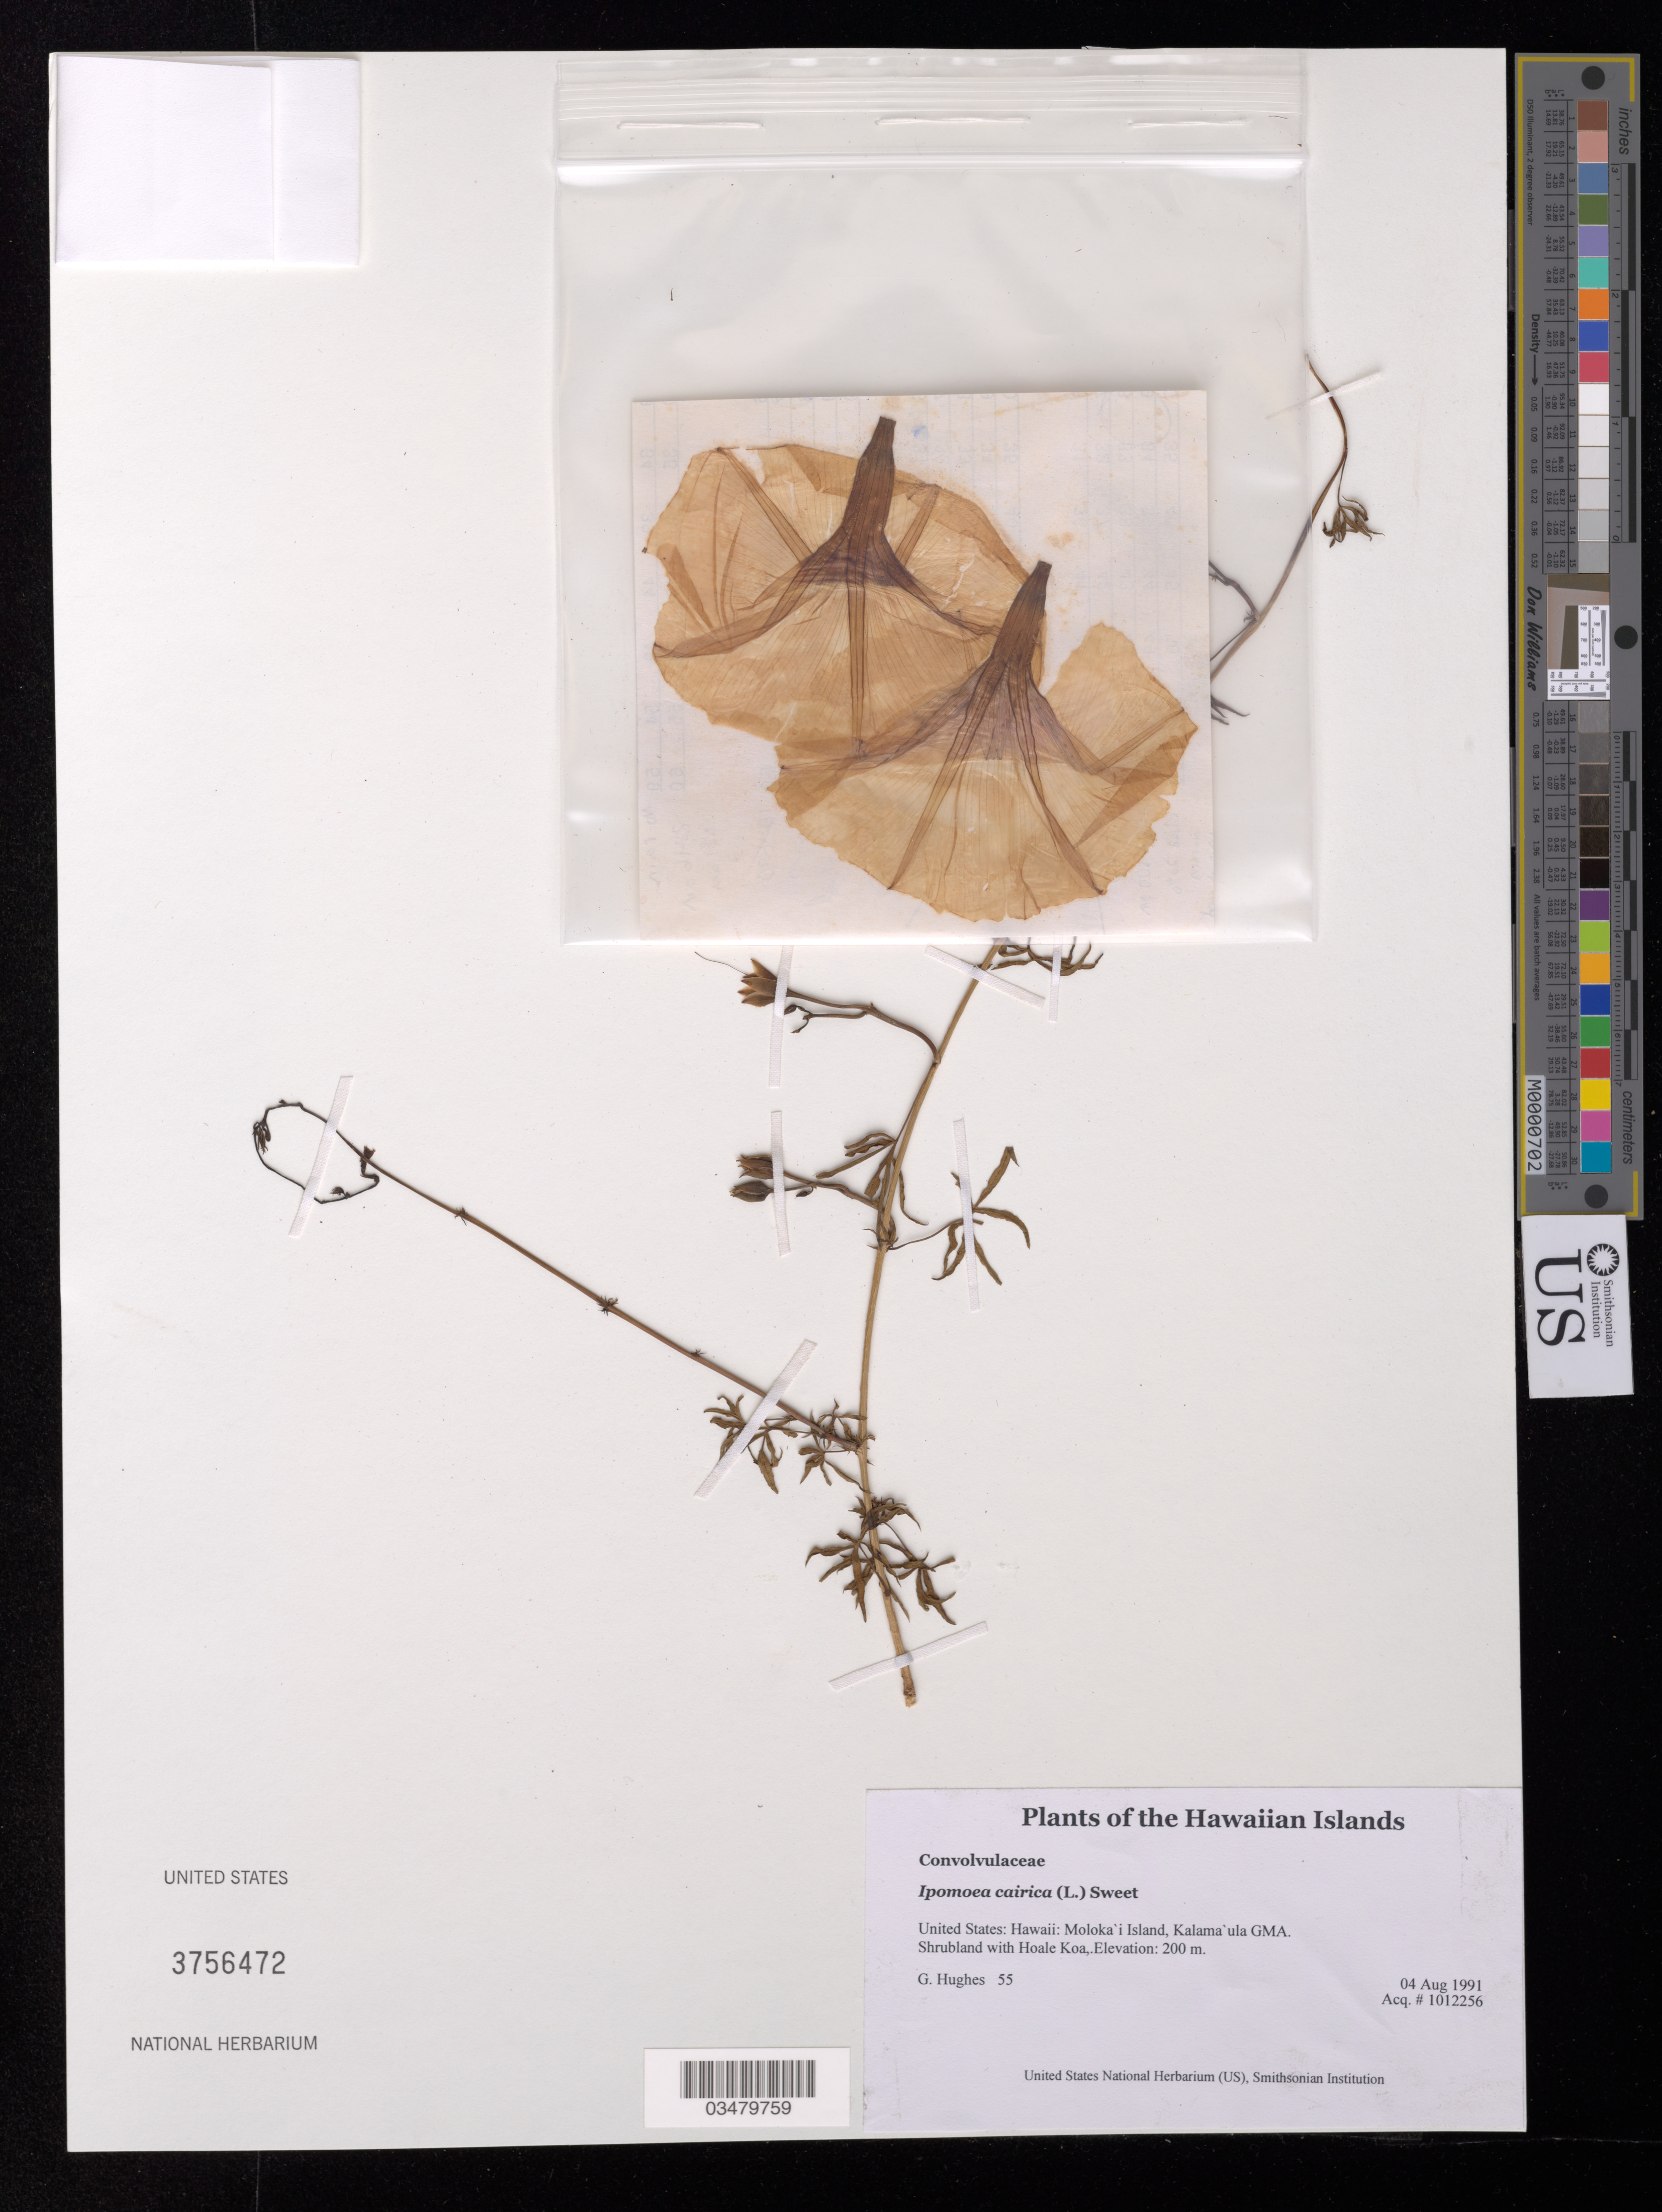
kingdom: Plantae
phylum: Tracheophyta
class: Magnoliopsida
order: Solanales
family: Convolvulaceae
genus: Ipomoea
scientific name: Ipomoea cairica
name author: (L.) Sweet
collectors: G. Hughes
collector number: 55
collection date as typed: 8-4-91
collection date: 1991-08-04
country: United States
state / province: Hawaii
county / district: Maui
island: Moloka'i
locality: Kalama'ula GMA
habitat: Shrubland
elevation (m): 200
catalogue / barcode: US 3756472